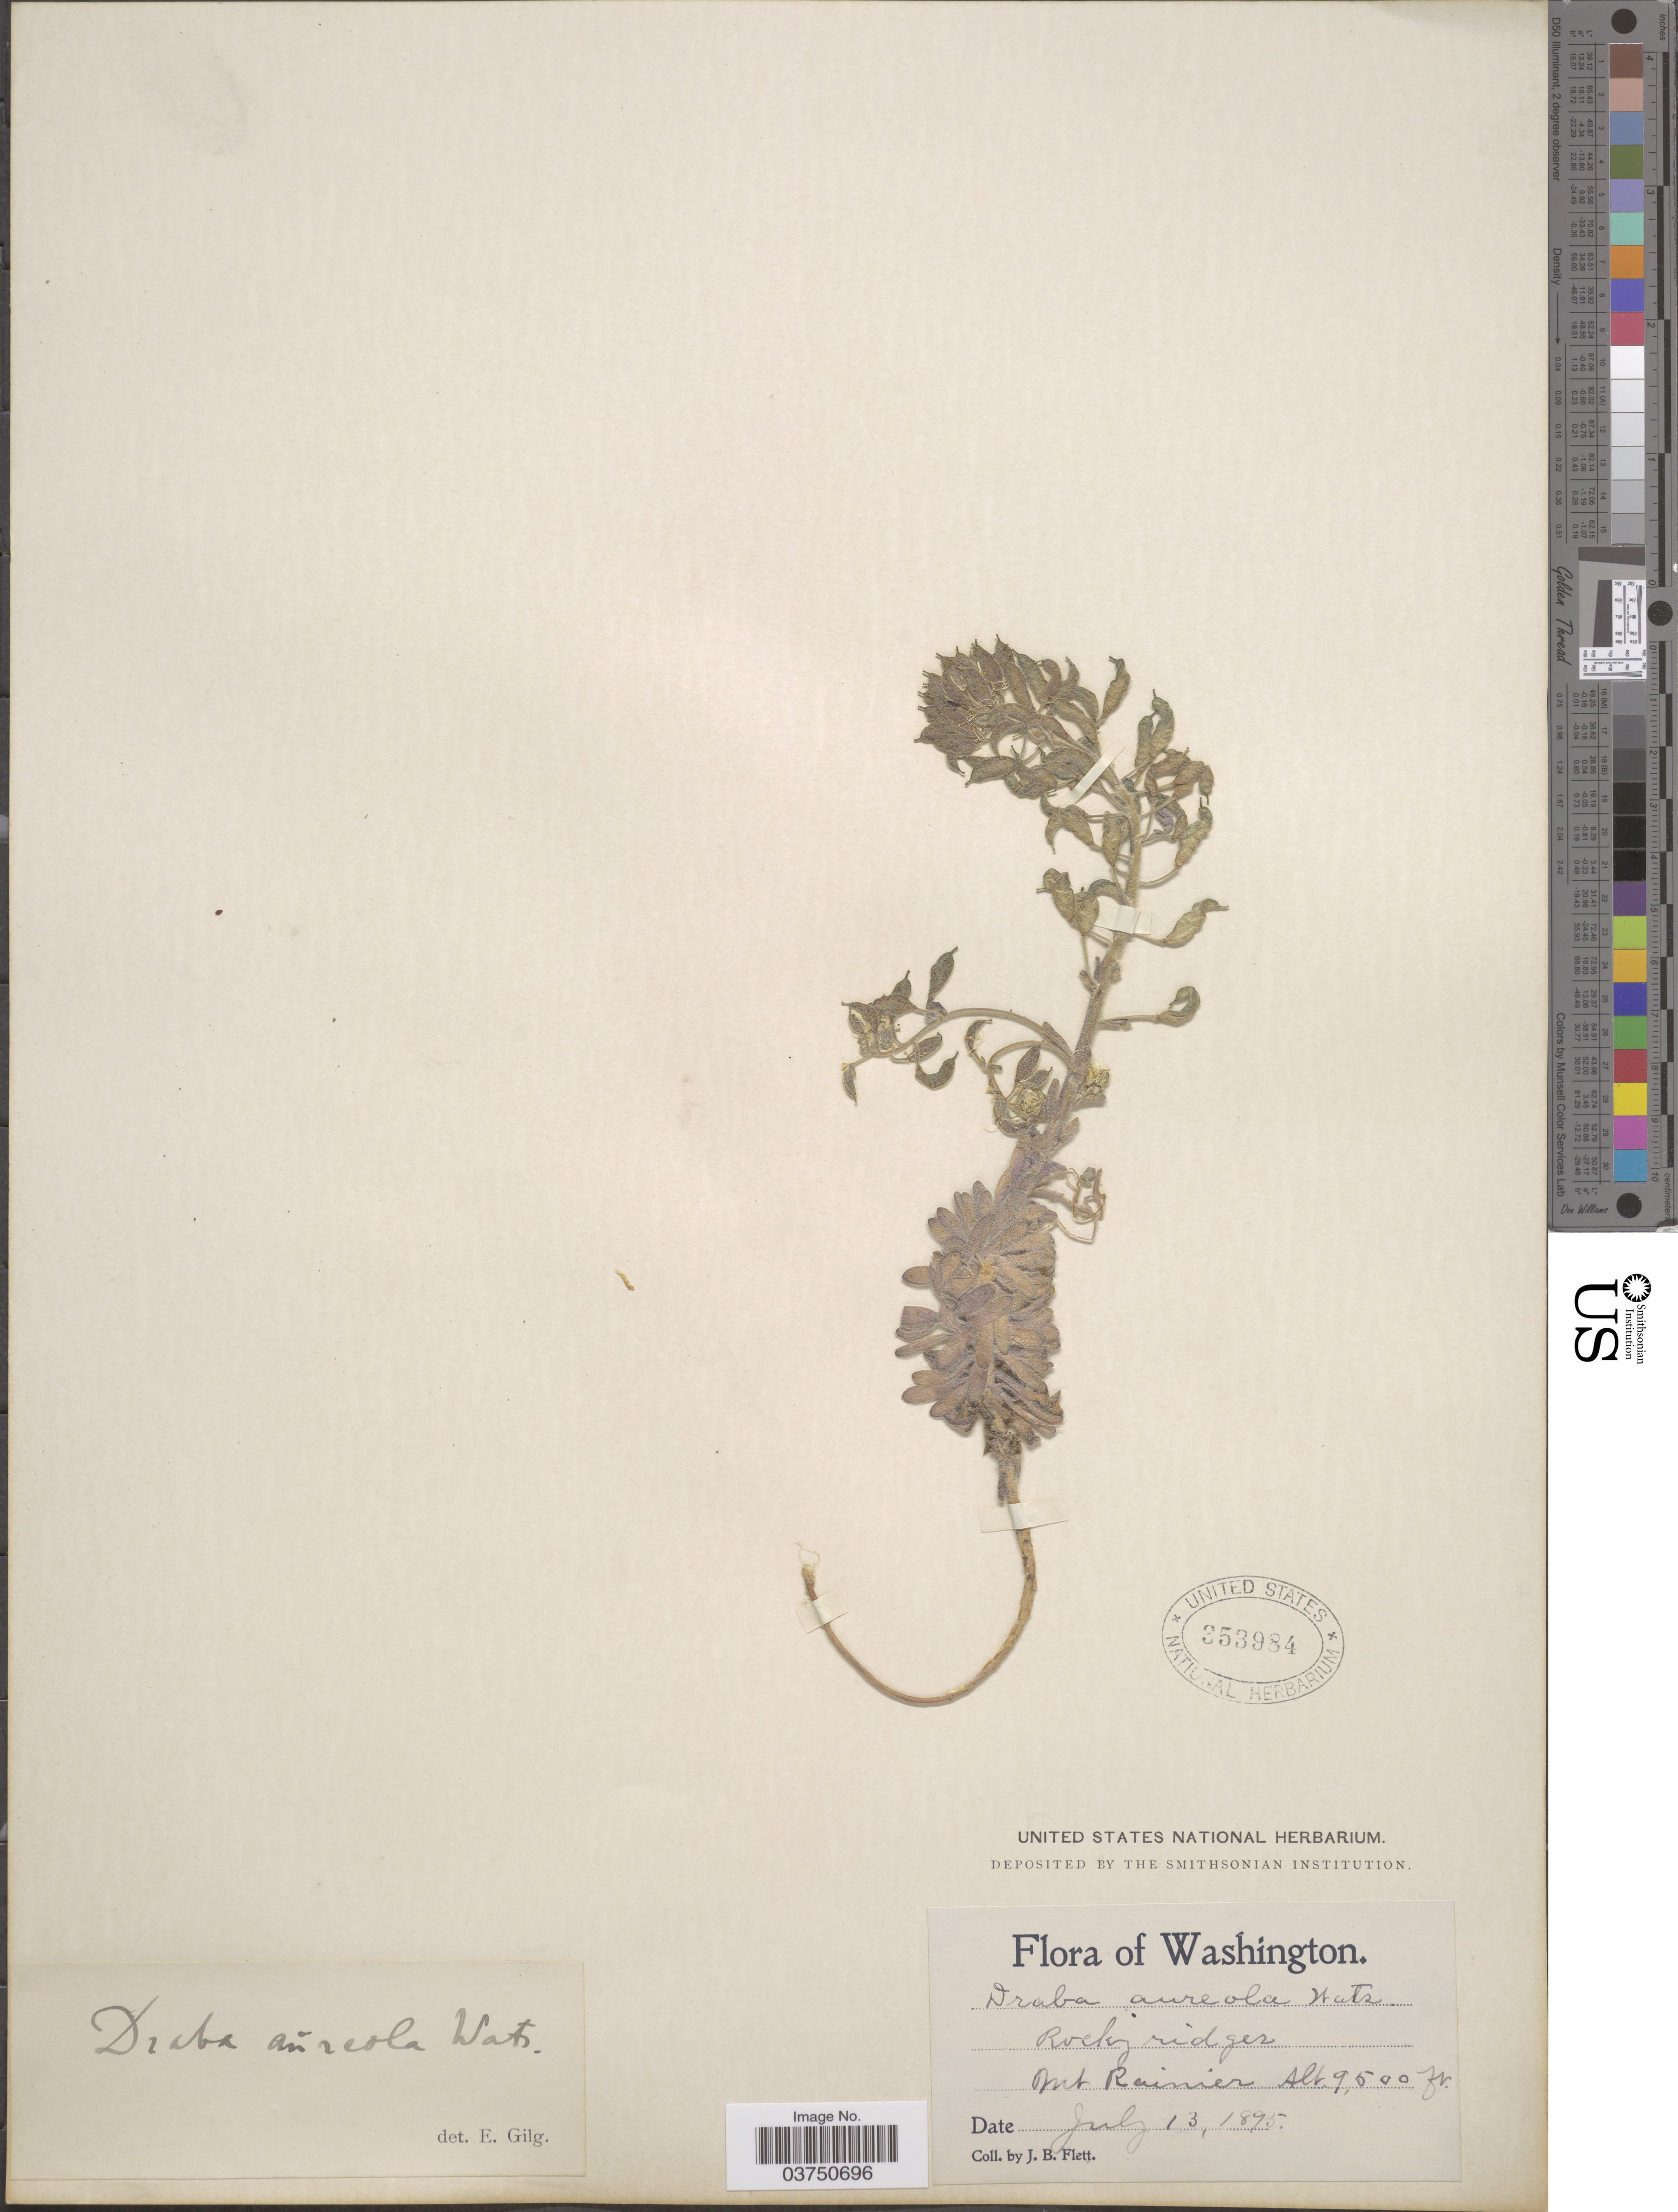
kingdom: Plantae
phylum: Tracheophyta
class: Magnoliopsida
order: Brassicales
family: Brassicaceae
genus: Draba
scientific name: Draba aureola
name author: S. Watson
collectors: J. Flett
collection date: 1895-07-13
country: United States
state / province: Washington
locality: Rocky ridges. Mt Rainier.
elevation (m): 2896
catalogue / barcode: US 353984